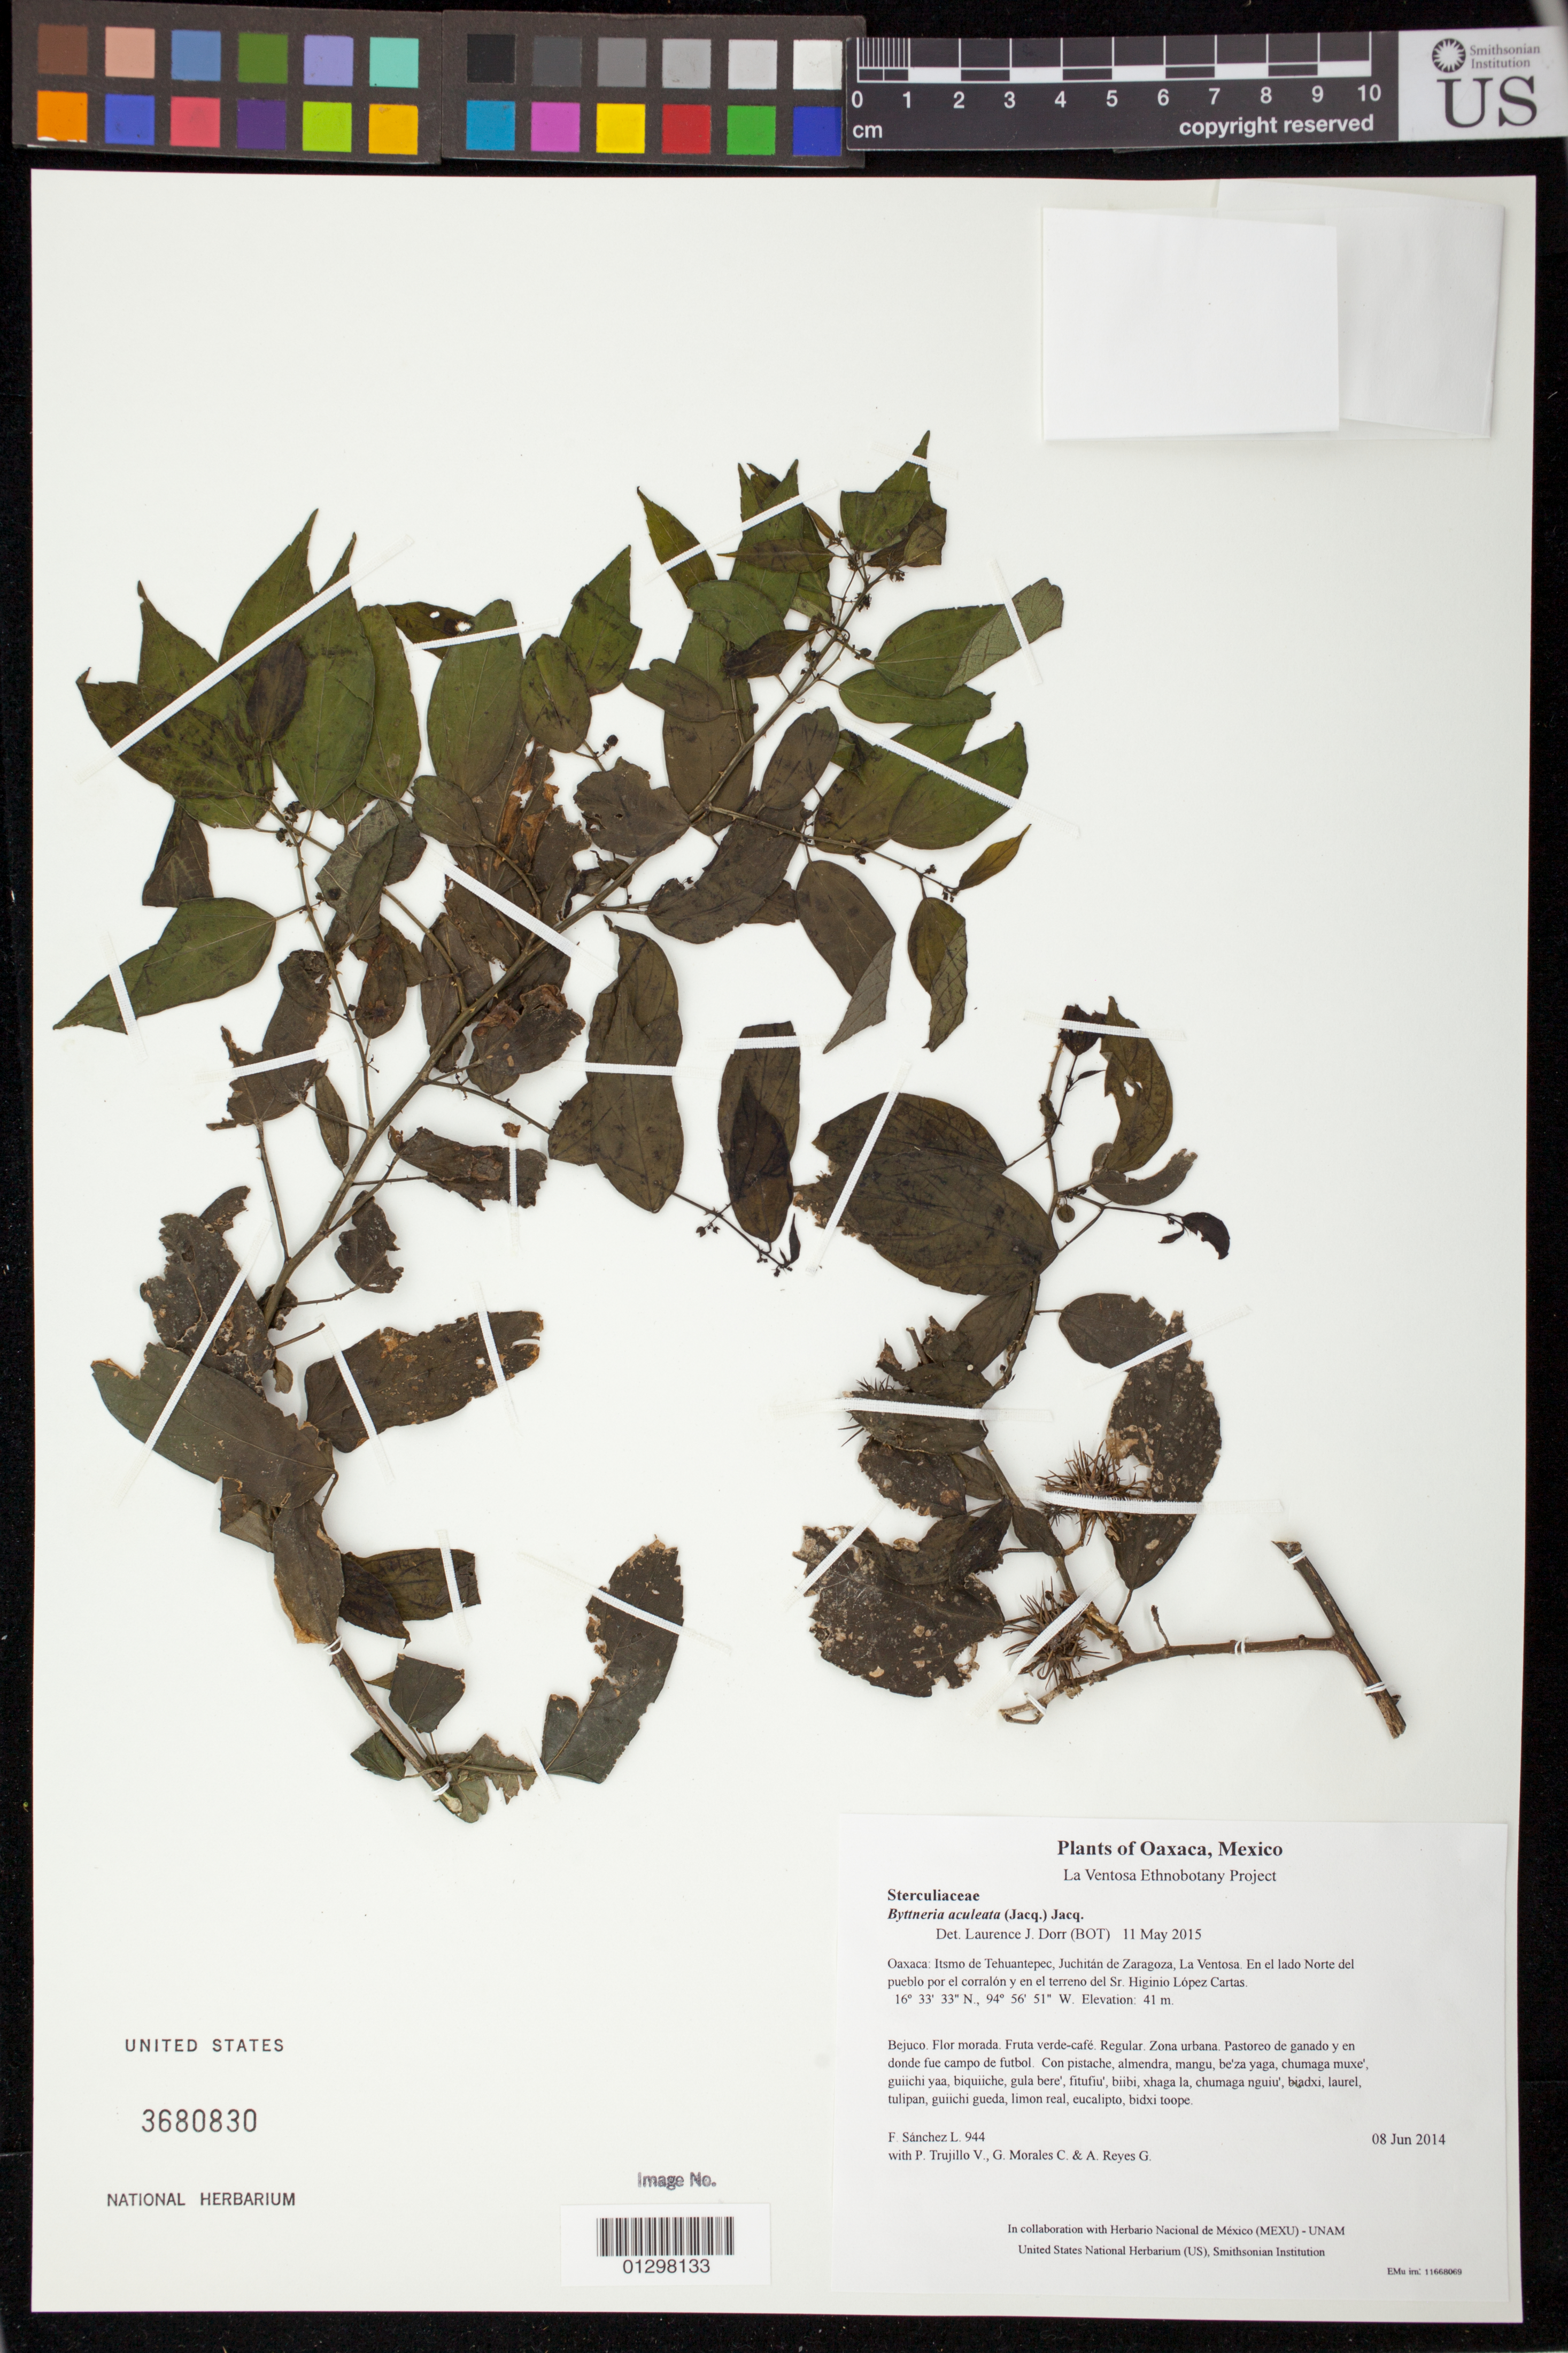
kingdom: Plantae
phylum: Tracheophyta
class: Magnoliopsida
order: Malvales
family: Malvaceae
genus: Byttneria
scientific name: Byttneria aculeata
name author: (Jacq.) Jacq.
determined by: Dorr, L. J., (BOT), Smithsonian Institution - National Museum of Natural History (UNITED STATES)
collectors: F. Sánchez L., P. Trujillo V., G. Morales C. & A. Reyes G.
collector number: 944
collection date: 2014-06-08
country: Mexico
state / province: Oaxaca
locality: Itsmo de Tehuantepec, Juchitán de Zaragoza, La Ventosa. En el lado Norte del pueblo por el corralón y en el terreno del Sr. Higinio López Cartas.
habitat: Zona urbana. Pastoreo de ganado y en donde fue campo de futbol.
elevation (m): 41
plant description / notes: MEXU, US; Luba'. Guie' nagu. Cuaananaxhi naga'-namuu. Nuu.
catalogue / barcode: US 3680830